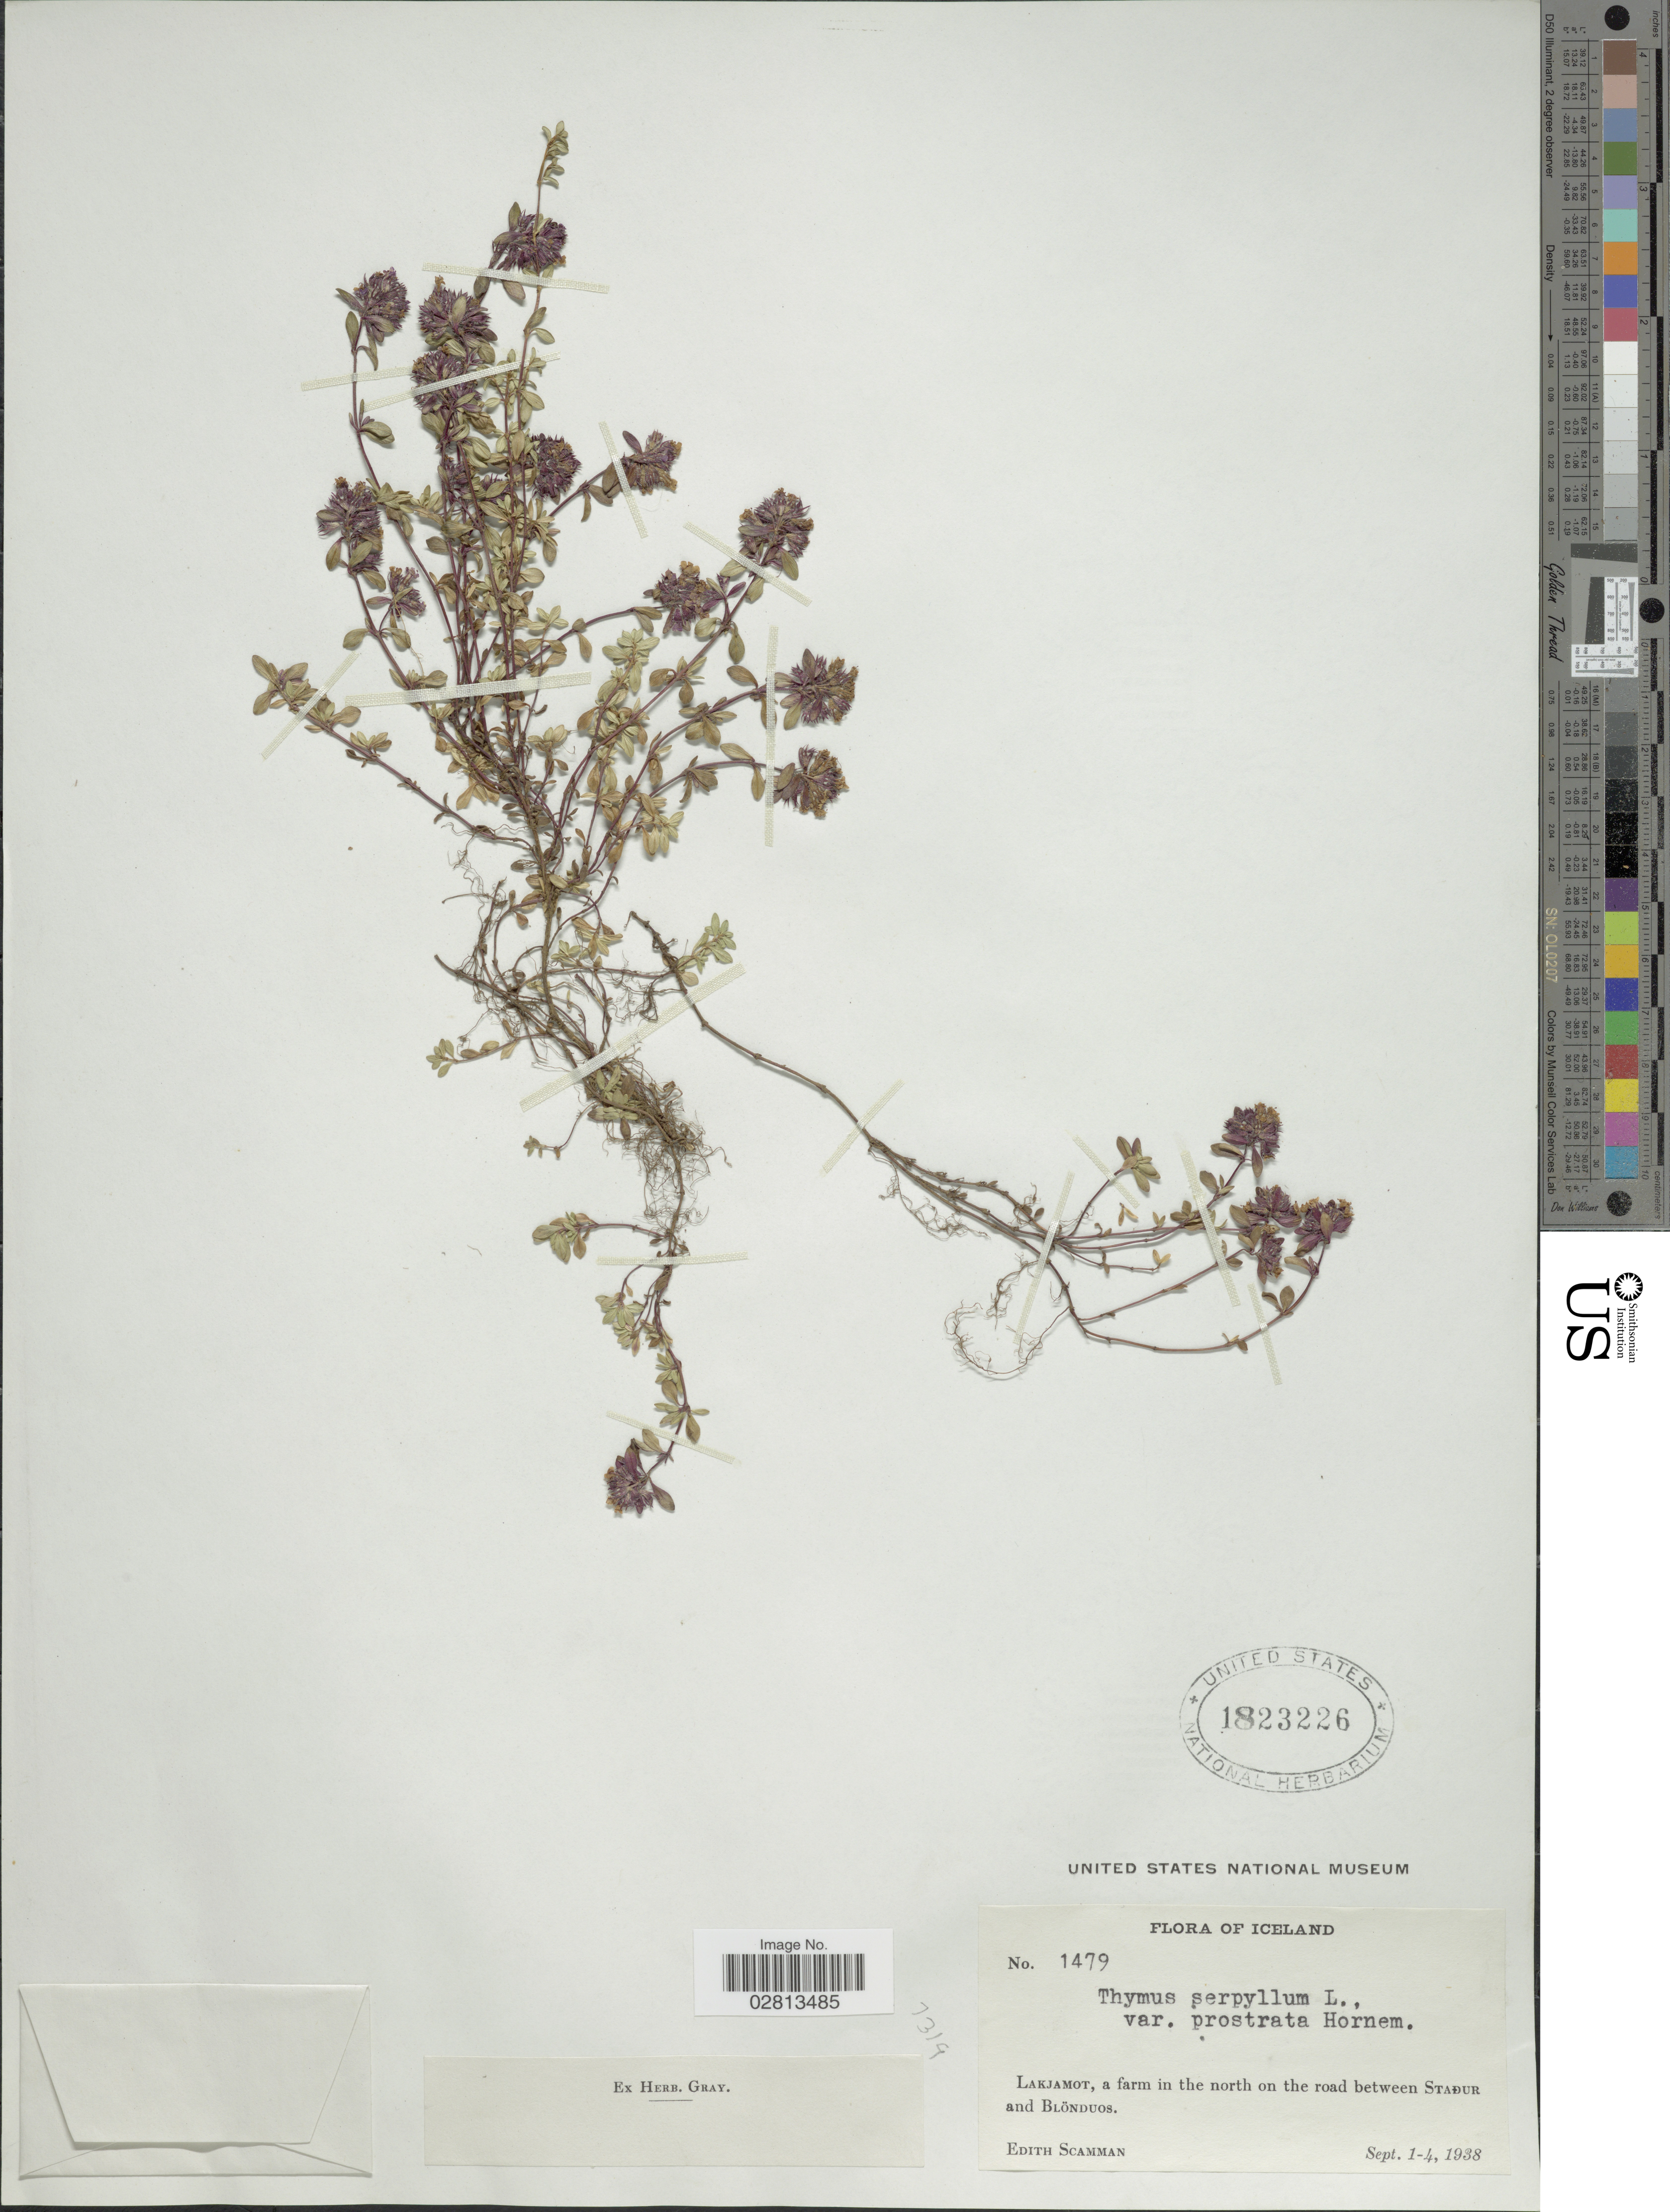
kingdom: Plantae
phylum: Tracheophyta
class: Magnoliopsida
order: Lamiales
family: Lamiaceae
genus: Thymus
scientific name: Thymus serpyllum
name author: L.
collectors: E. Scamman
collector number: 1479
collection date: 1938-09-01/1938-09-04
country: Iceland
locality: Lakjamot, a farm in the north on the road between Stadur and Blönduos.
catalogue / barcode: US 1823226